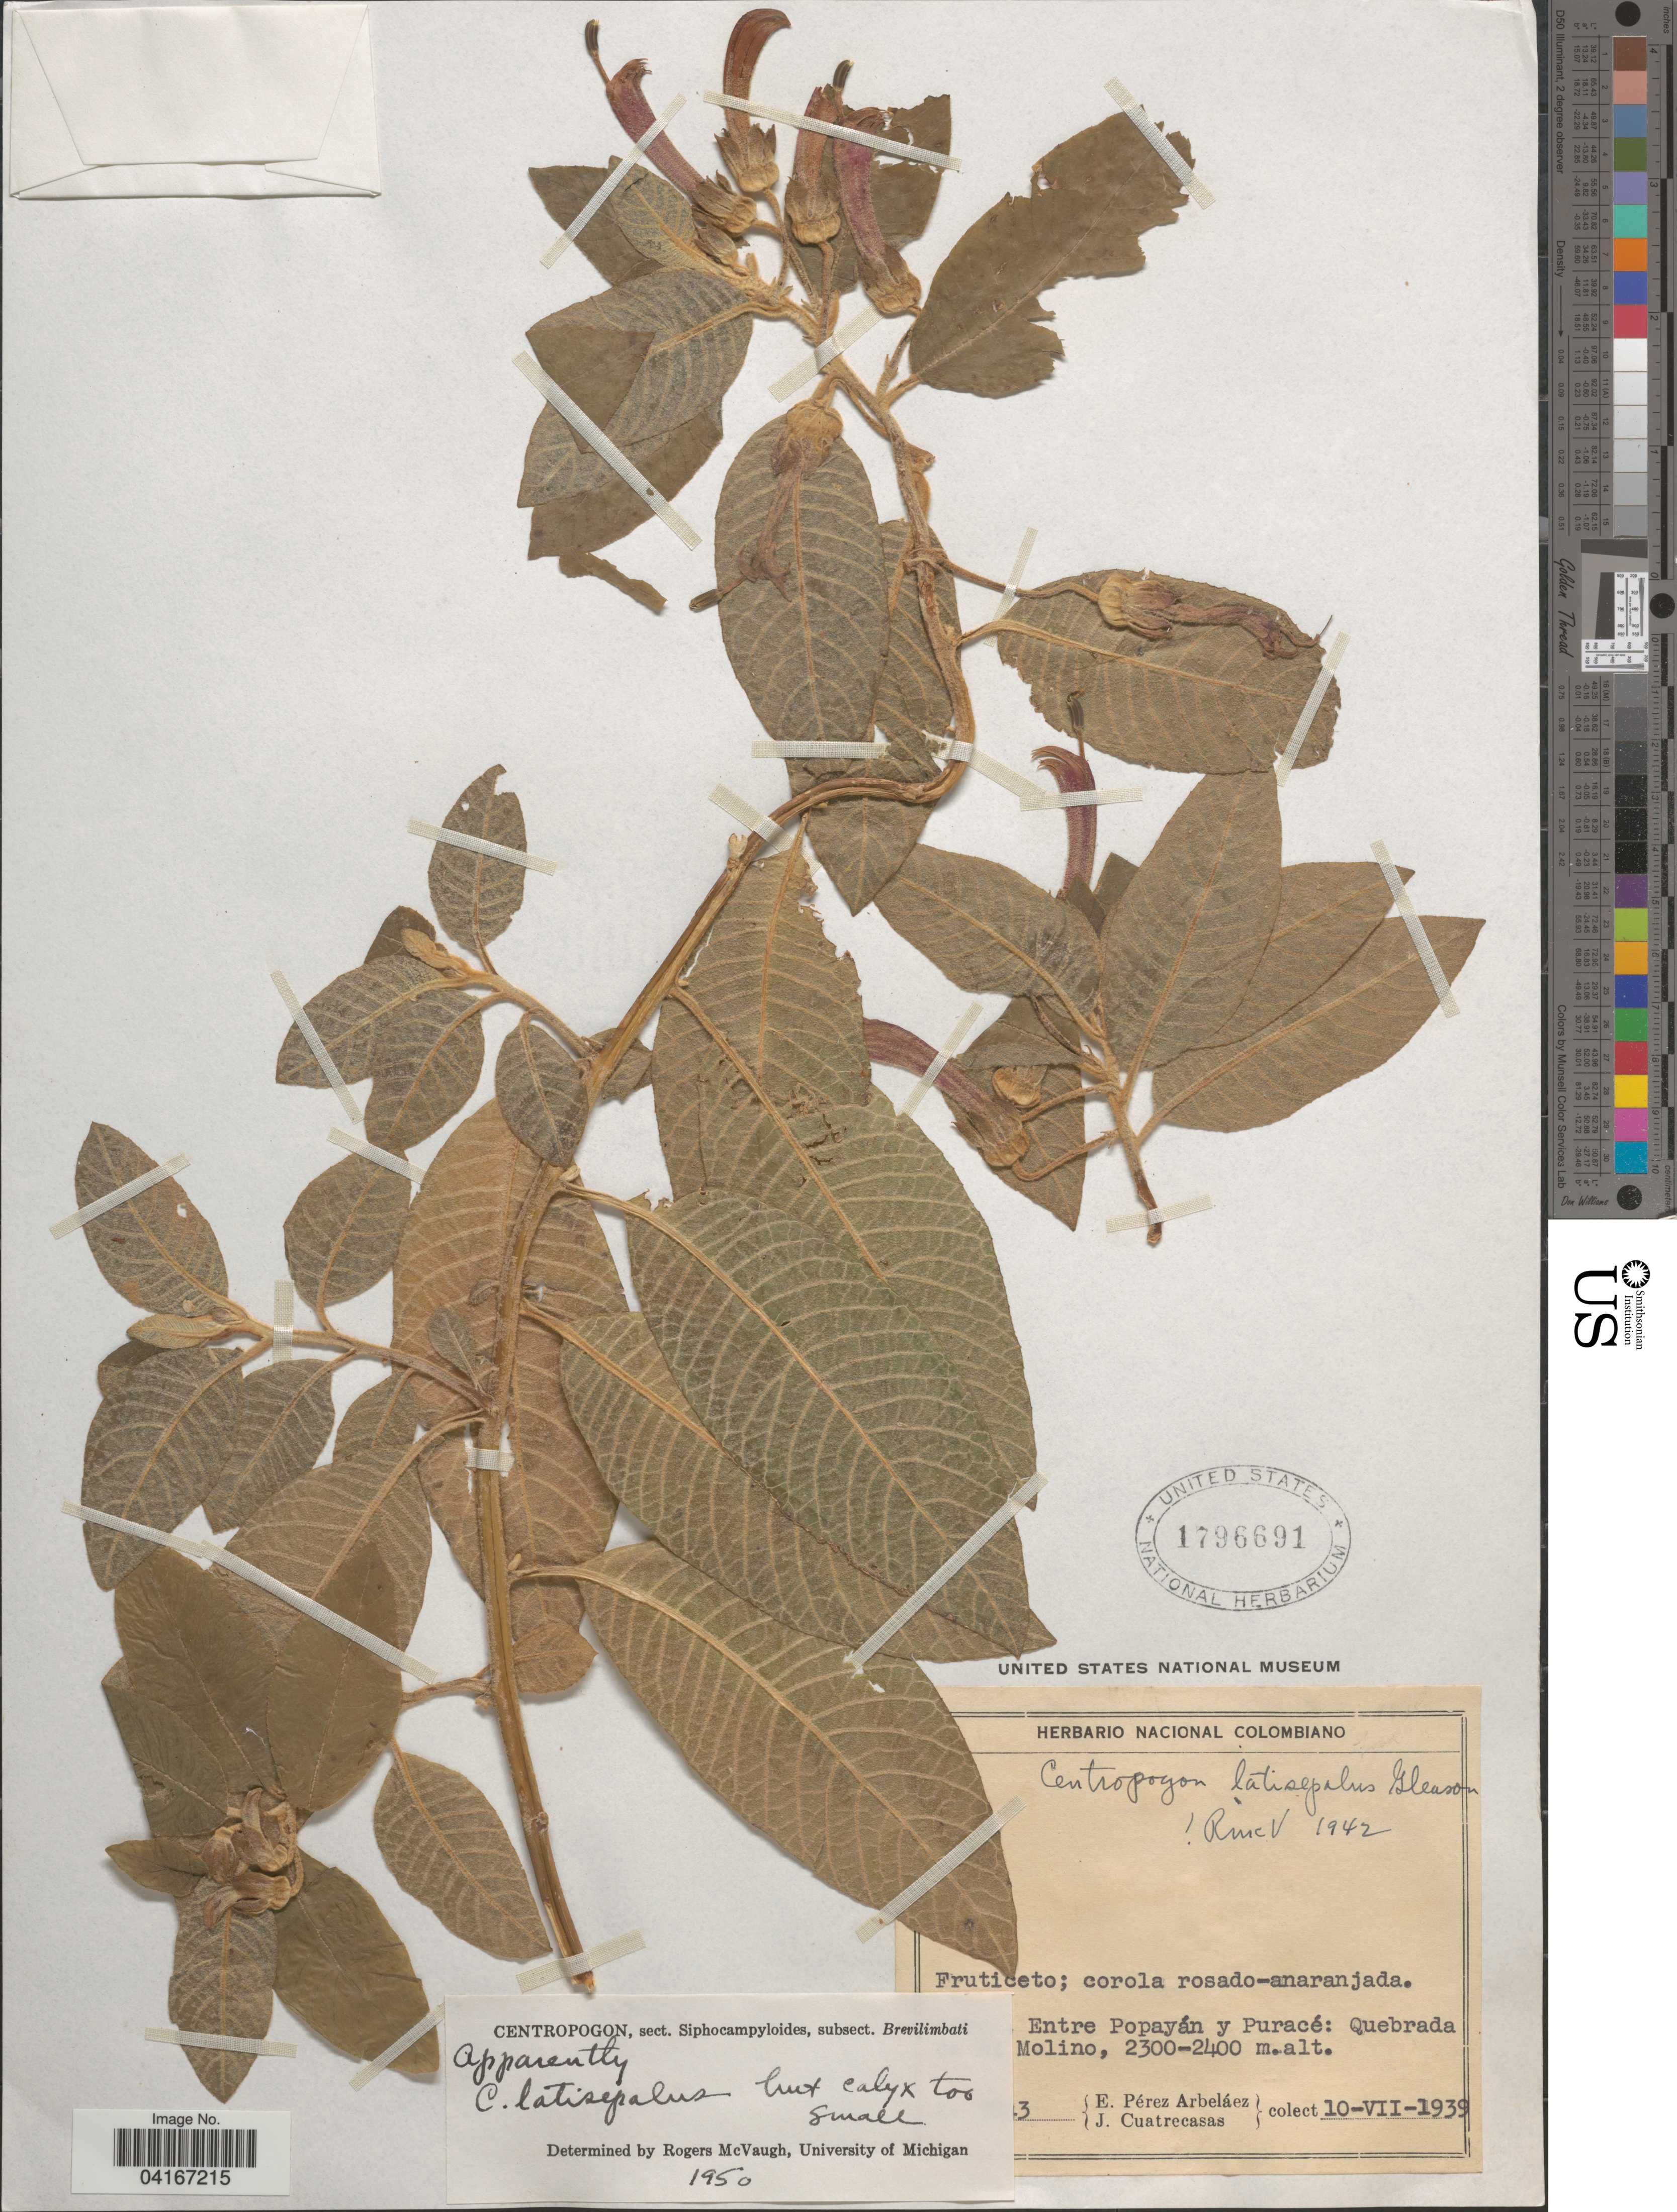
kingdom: Plantae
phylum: Tracheophyta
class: Magnoliopsida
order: Asterales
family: Campanulaceae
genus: Centropogon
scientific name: Centropogon latisepalus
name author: Gleason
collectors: E. Pérez Arbeláez & J. Cuatrecasas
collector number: !3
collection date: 1939-07-10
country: Colombia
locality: Entre Popayán y Puracé: Quebrada de El Molino.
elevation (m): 2300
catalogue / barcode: US 1796691